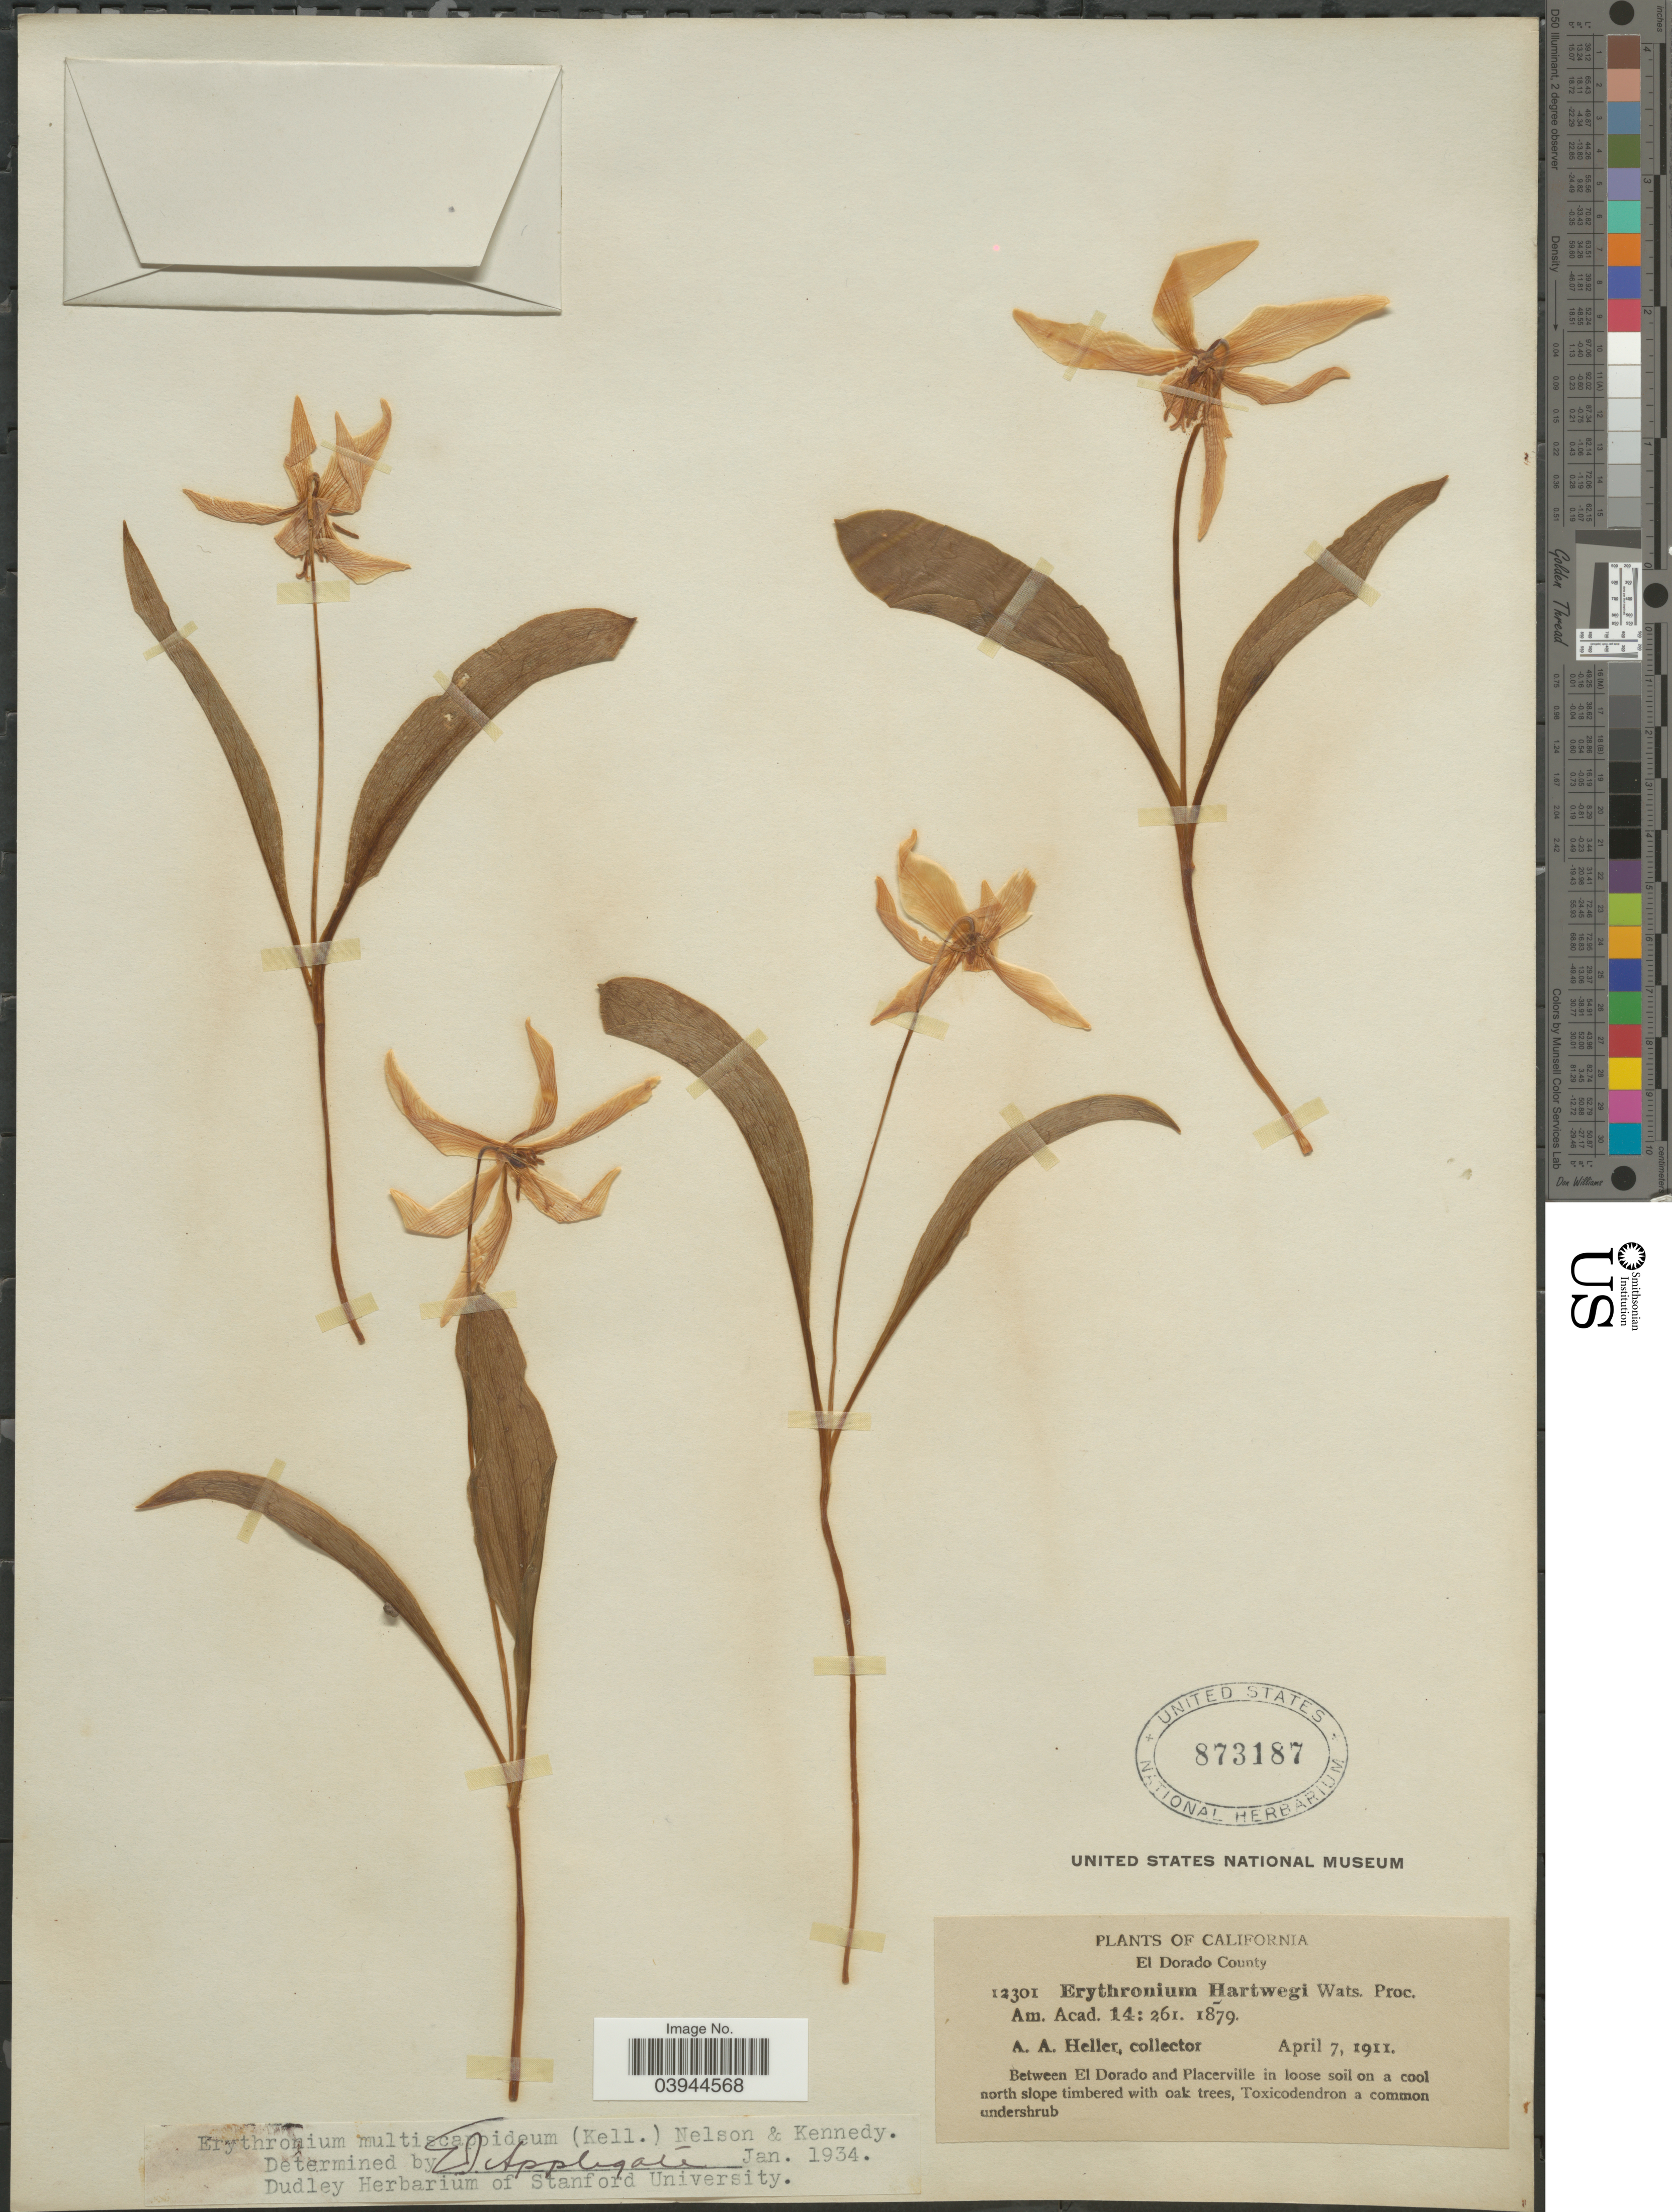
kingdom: Plantae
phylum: Tracheophyta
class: Liliopsida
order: Liliales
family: Liliaceae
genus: Erythronium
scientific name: Erythronium multiscapoideum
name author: (Kellogg) A. Nelson & P.B. Kenn.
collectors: A. A. Heller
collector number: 12301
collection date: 1911-04-07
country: United States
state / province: California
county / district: El Dorado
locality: El Dorado County. Between El Dorado and Placerville in loose soil on a cool north slope timbered with oak trees.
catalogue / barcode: US 873187